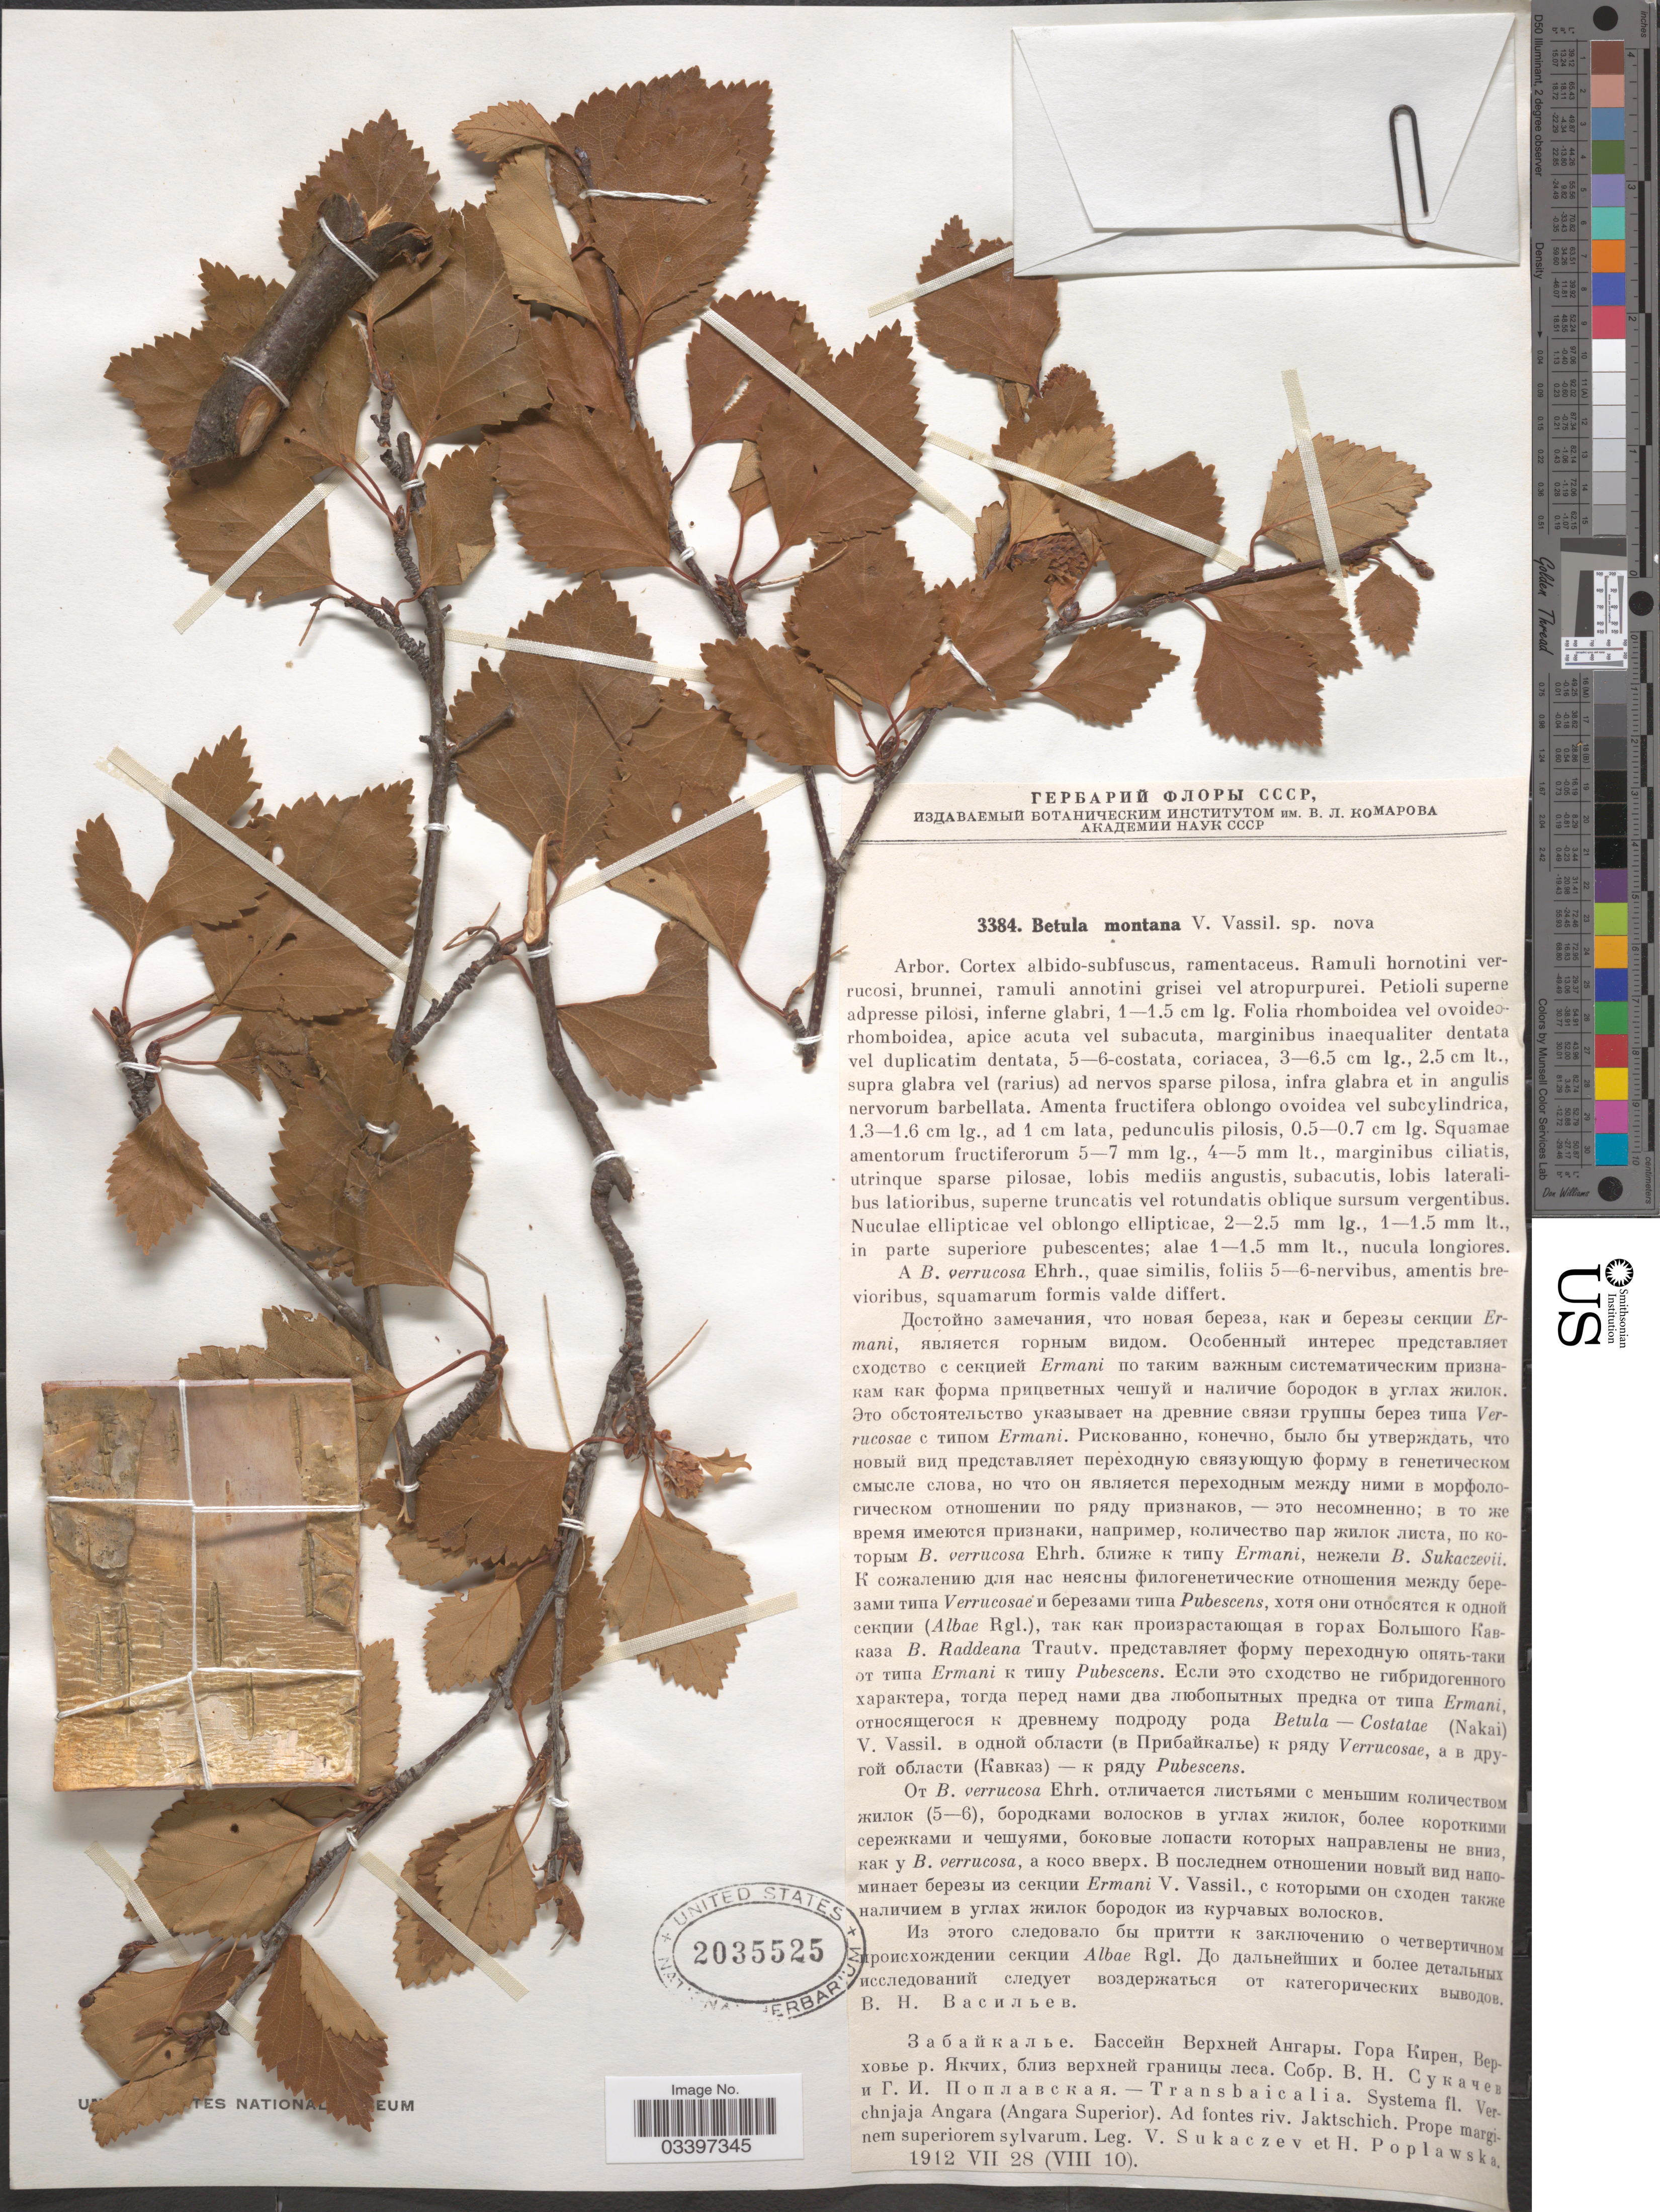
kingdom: Plantae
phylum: Tracheophyta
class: Magnoliopsida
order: Fagales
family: Betulaceae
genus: Betula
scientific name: Betula montana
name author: V.N. Vassil.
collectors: V. Sukaczev & H. Poplawska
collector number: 3384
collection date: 1912-07-28/1912-08-10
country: Russian Federation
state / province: Buryatia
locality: Transbaicalia. Systema fl. Verchnjaja Angara (Angara Superior). Ad fontes riv. Jaktschich. Prope marginem superiorem sylvarum.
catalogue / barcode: US 2035525